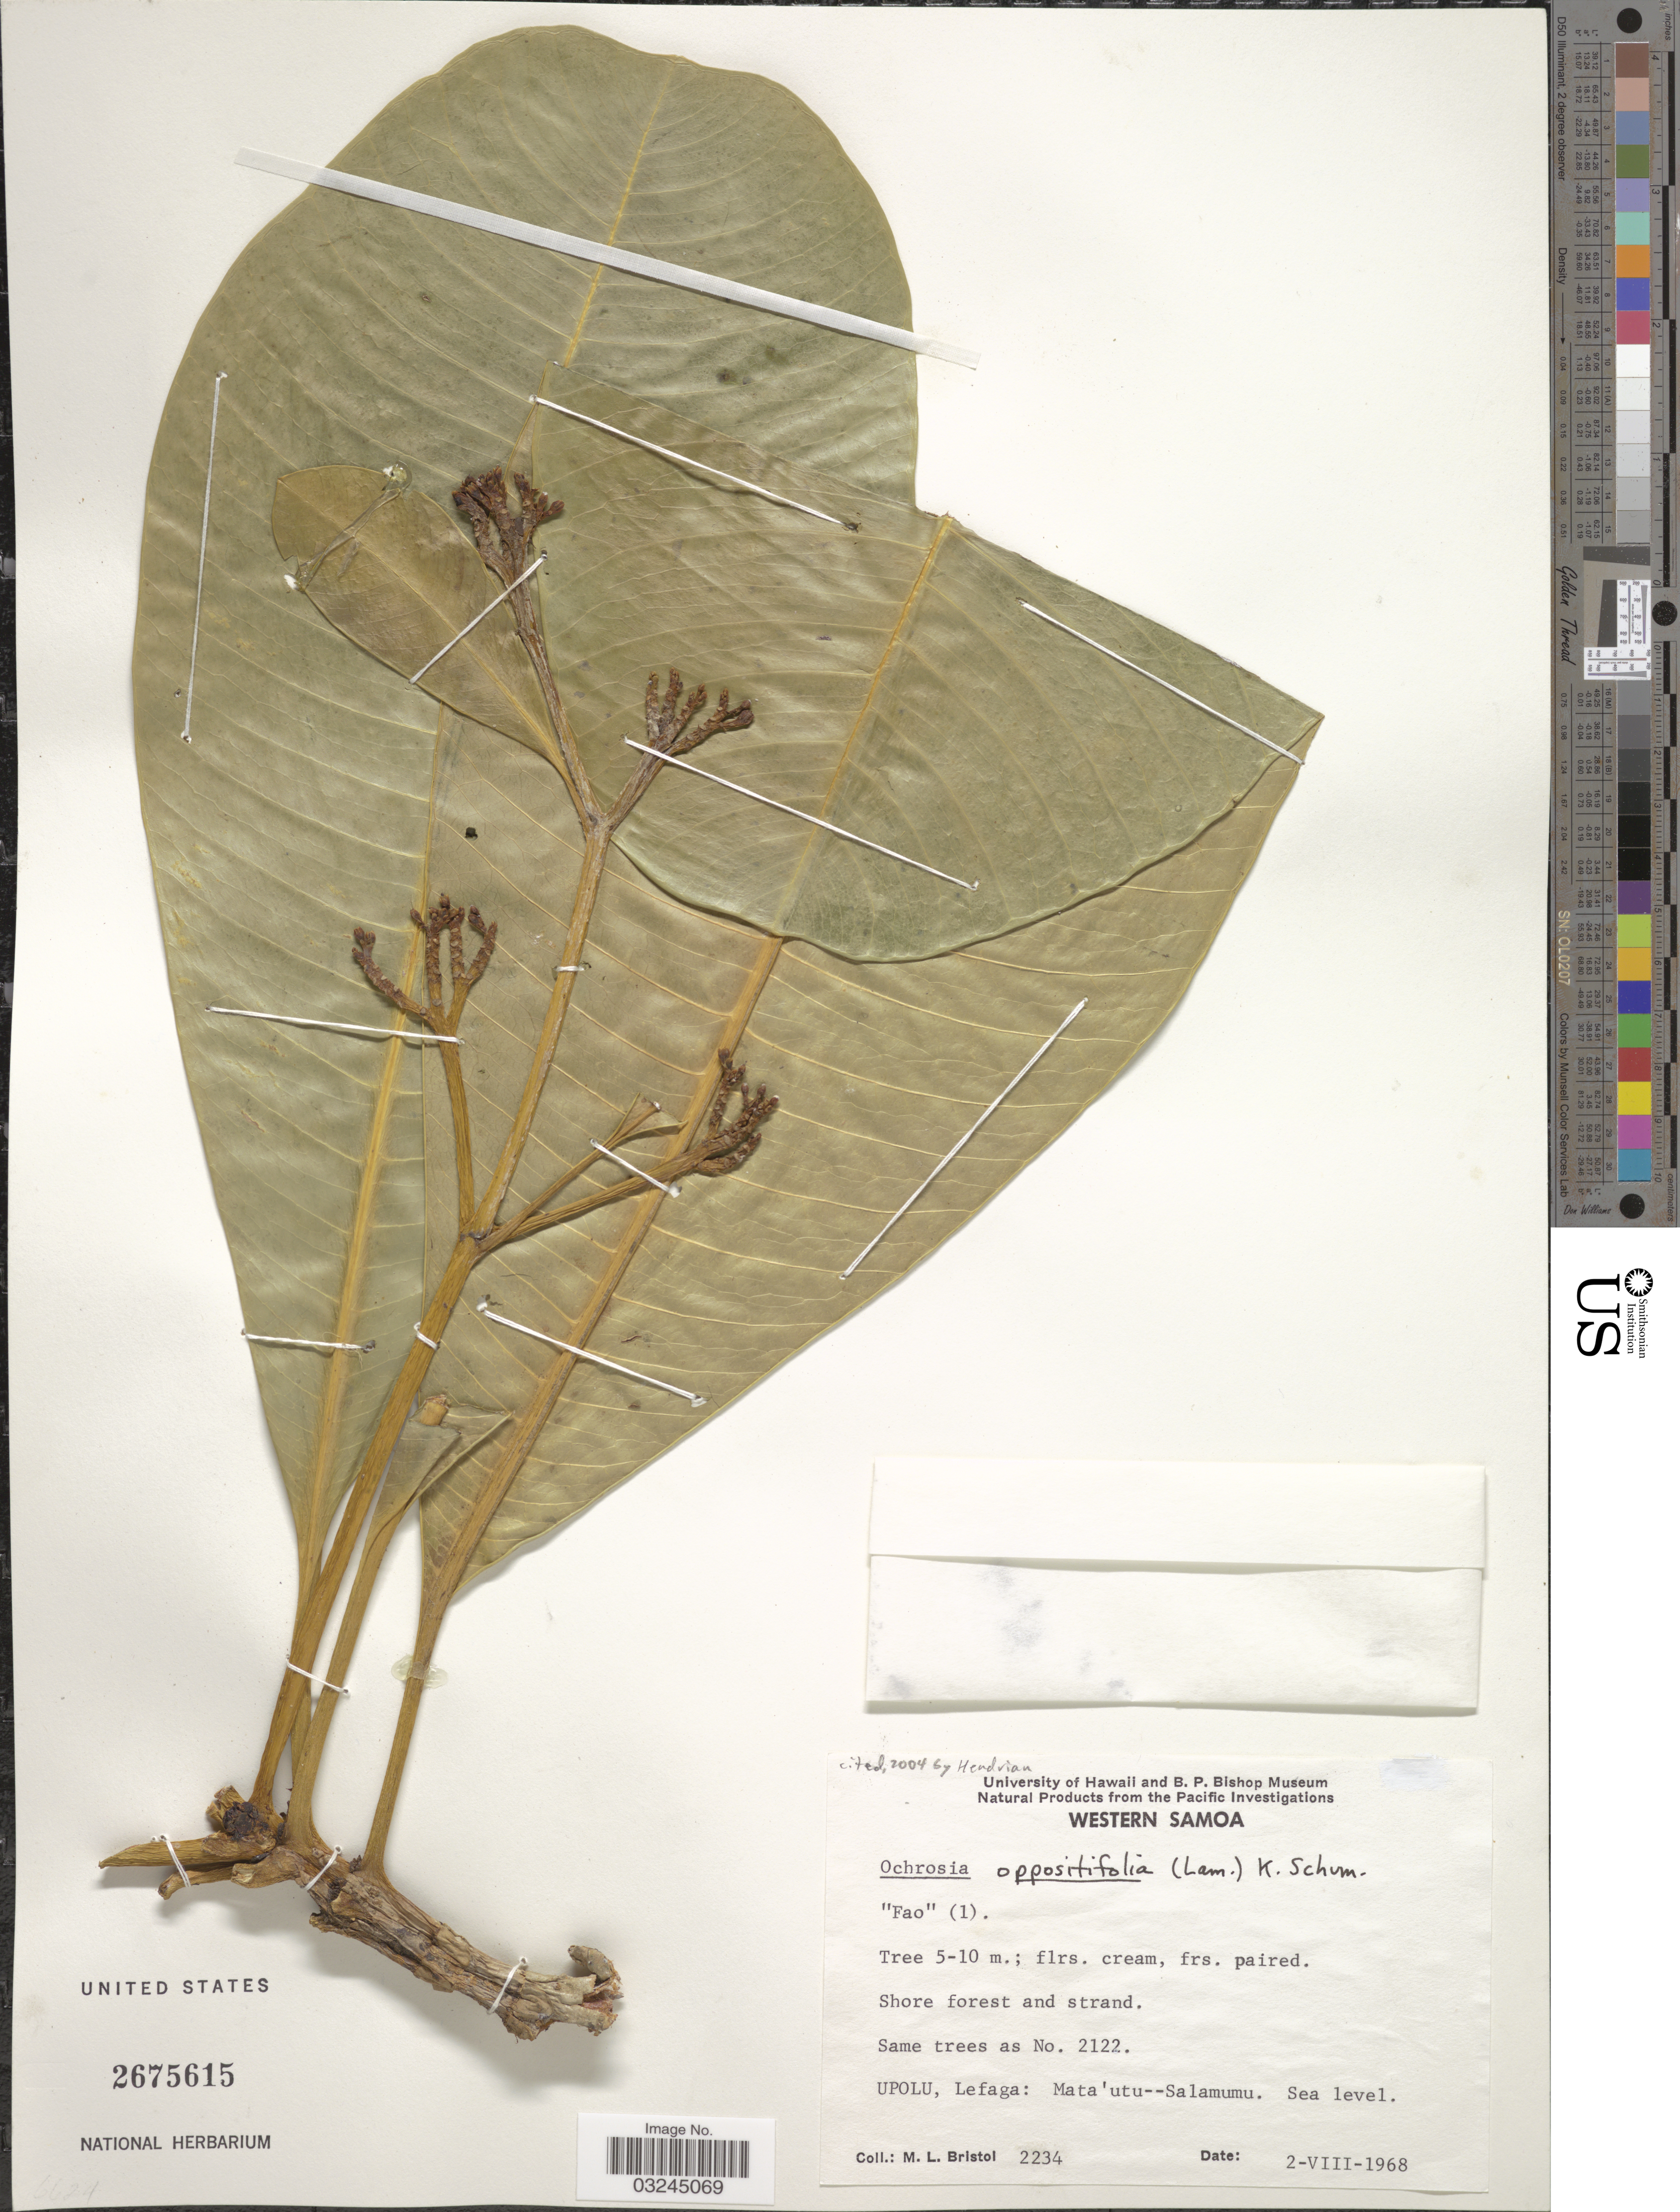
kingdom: Plantae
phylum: Tracheophyta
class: Magnoliopsida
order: Gentianales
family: Apocynaceae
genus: Ochrosia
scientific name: Ochrosia oppositifolia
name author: (Lam.) K. Schum.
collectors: M. L. Bristol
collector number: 2234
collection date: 1968-08-02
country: Samoa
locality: Western Samoa. Upolu, Lefaga: Mata'utu--Salamumu.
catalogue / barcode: US 2675615